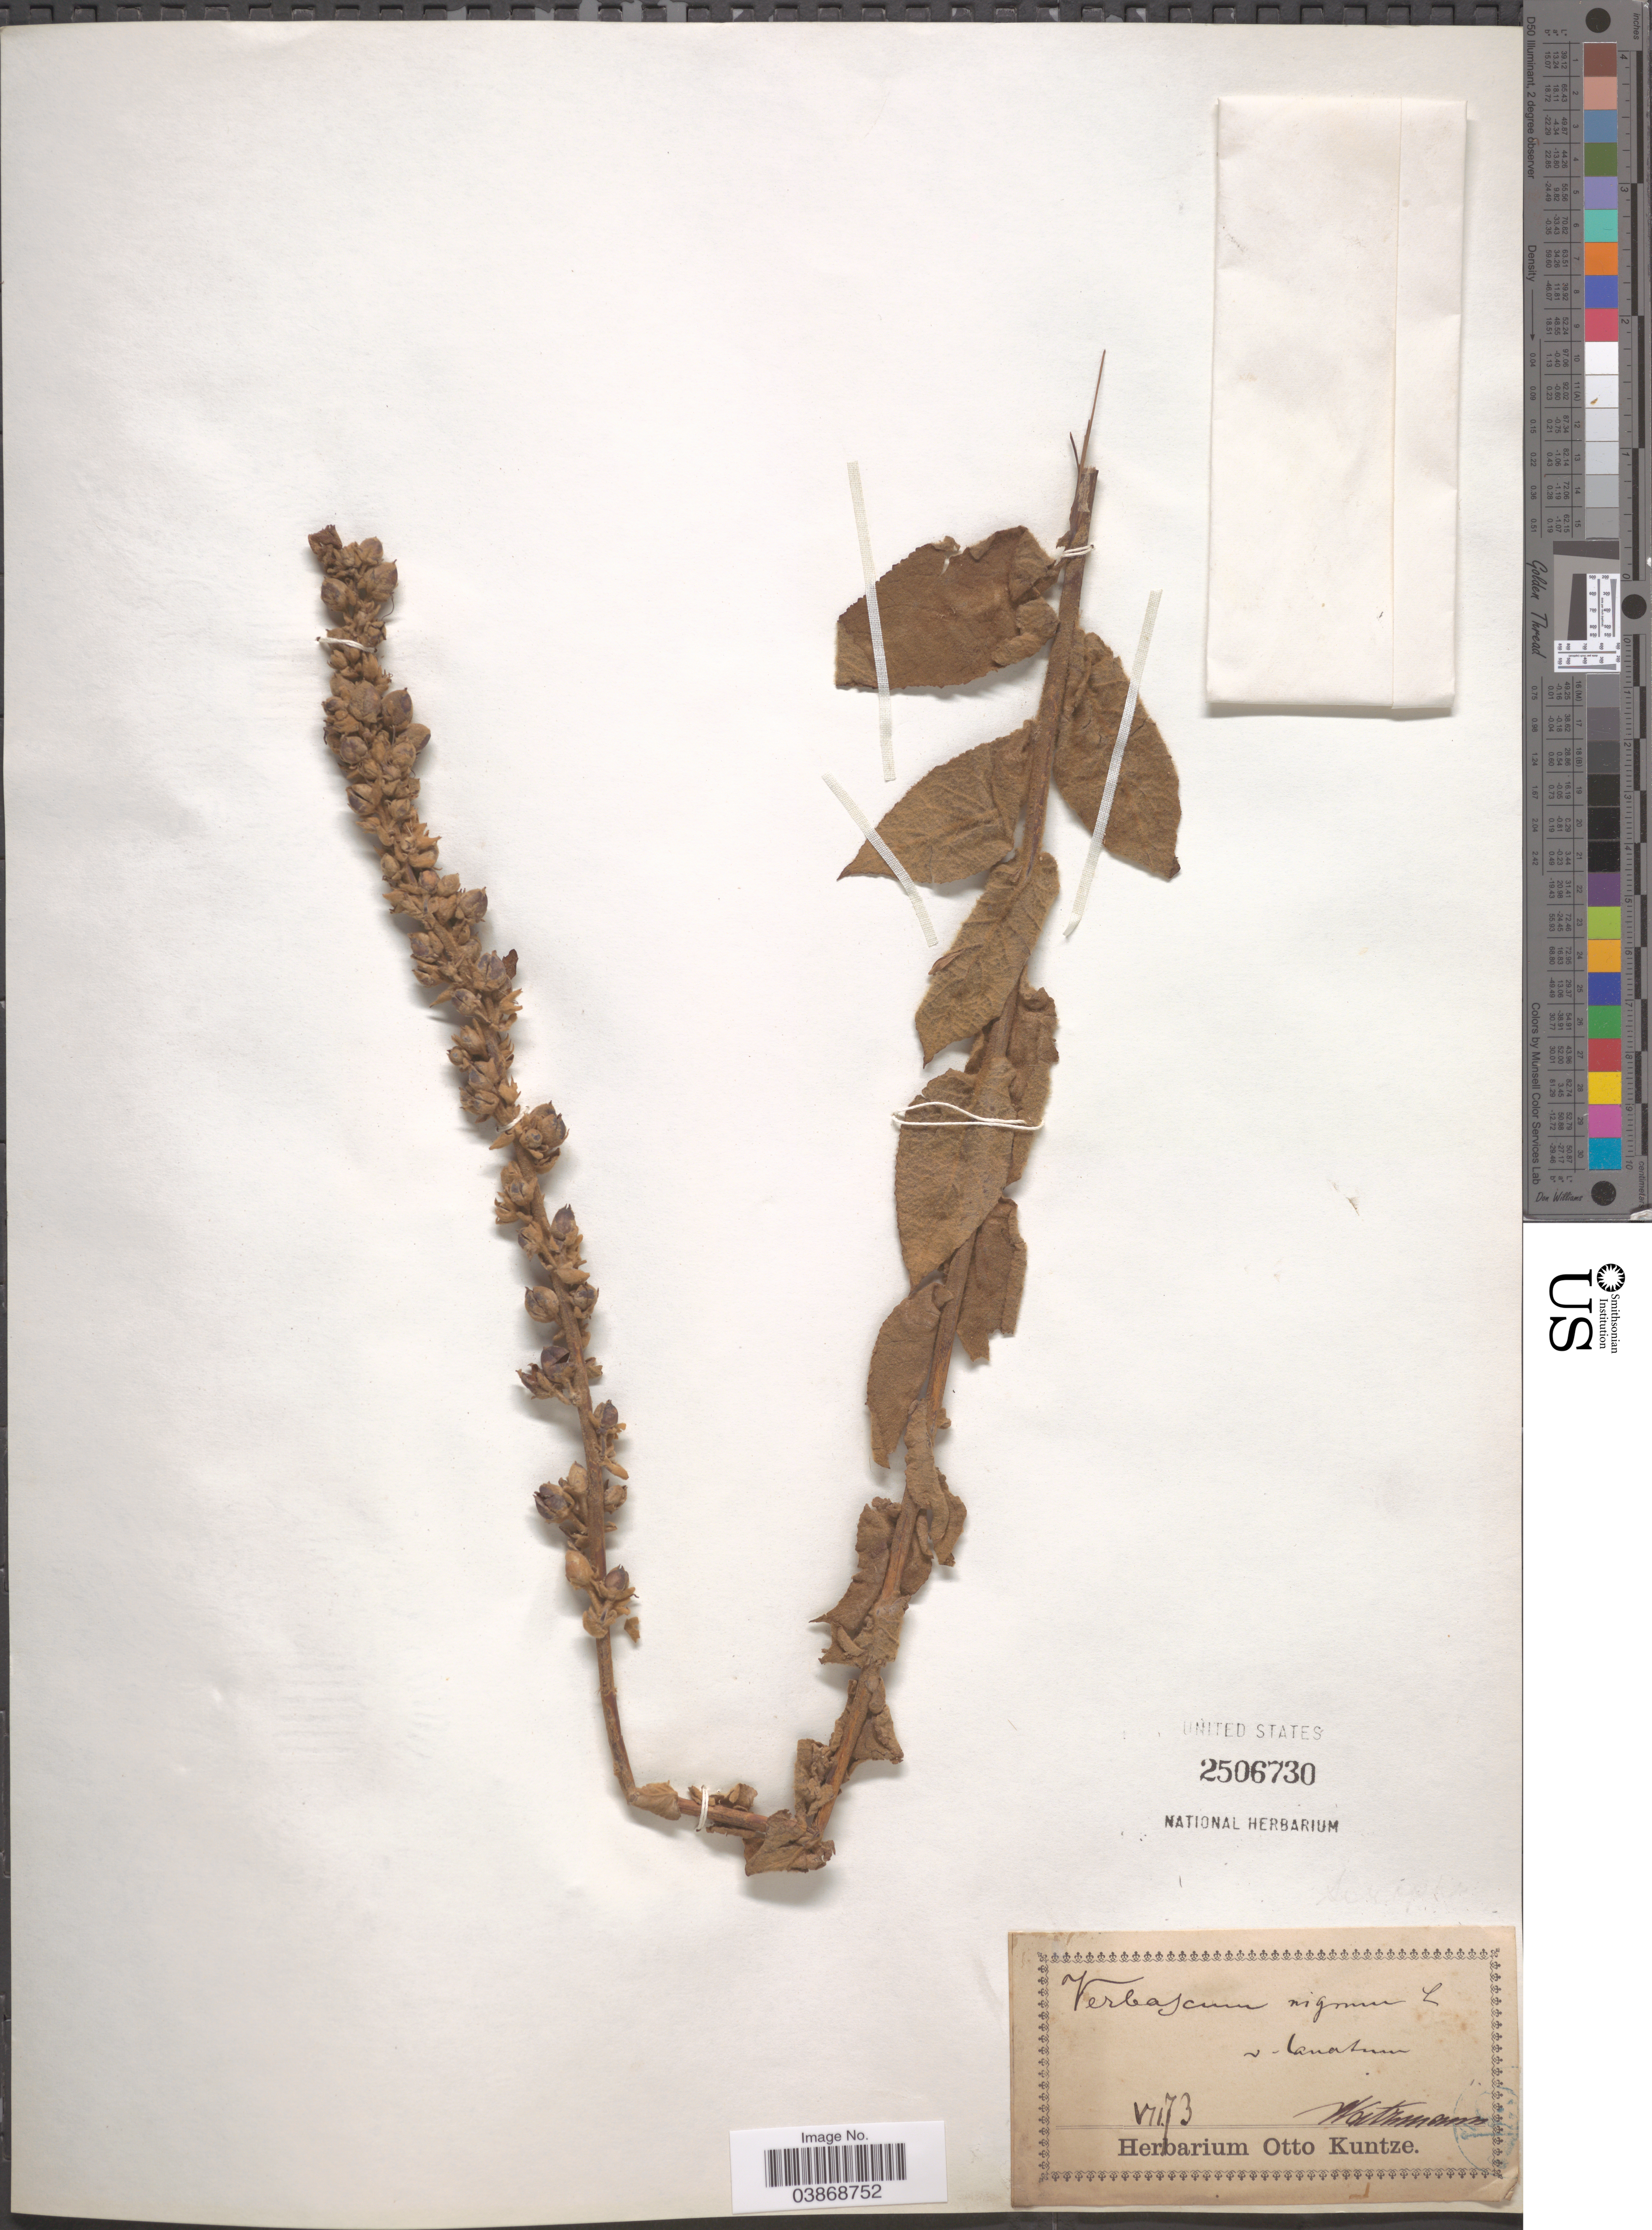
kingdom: Plantae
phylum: Tracheophyta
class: Magnoliopsida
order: Lamiales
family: Scrophulariaceae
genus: Verbascum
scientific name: Verbascum nigrum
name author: L.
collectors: -. Watzmann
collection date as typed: Transcribed d/m/y: /7/73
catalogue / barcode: US 2506730